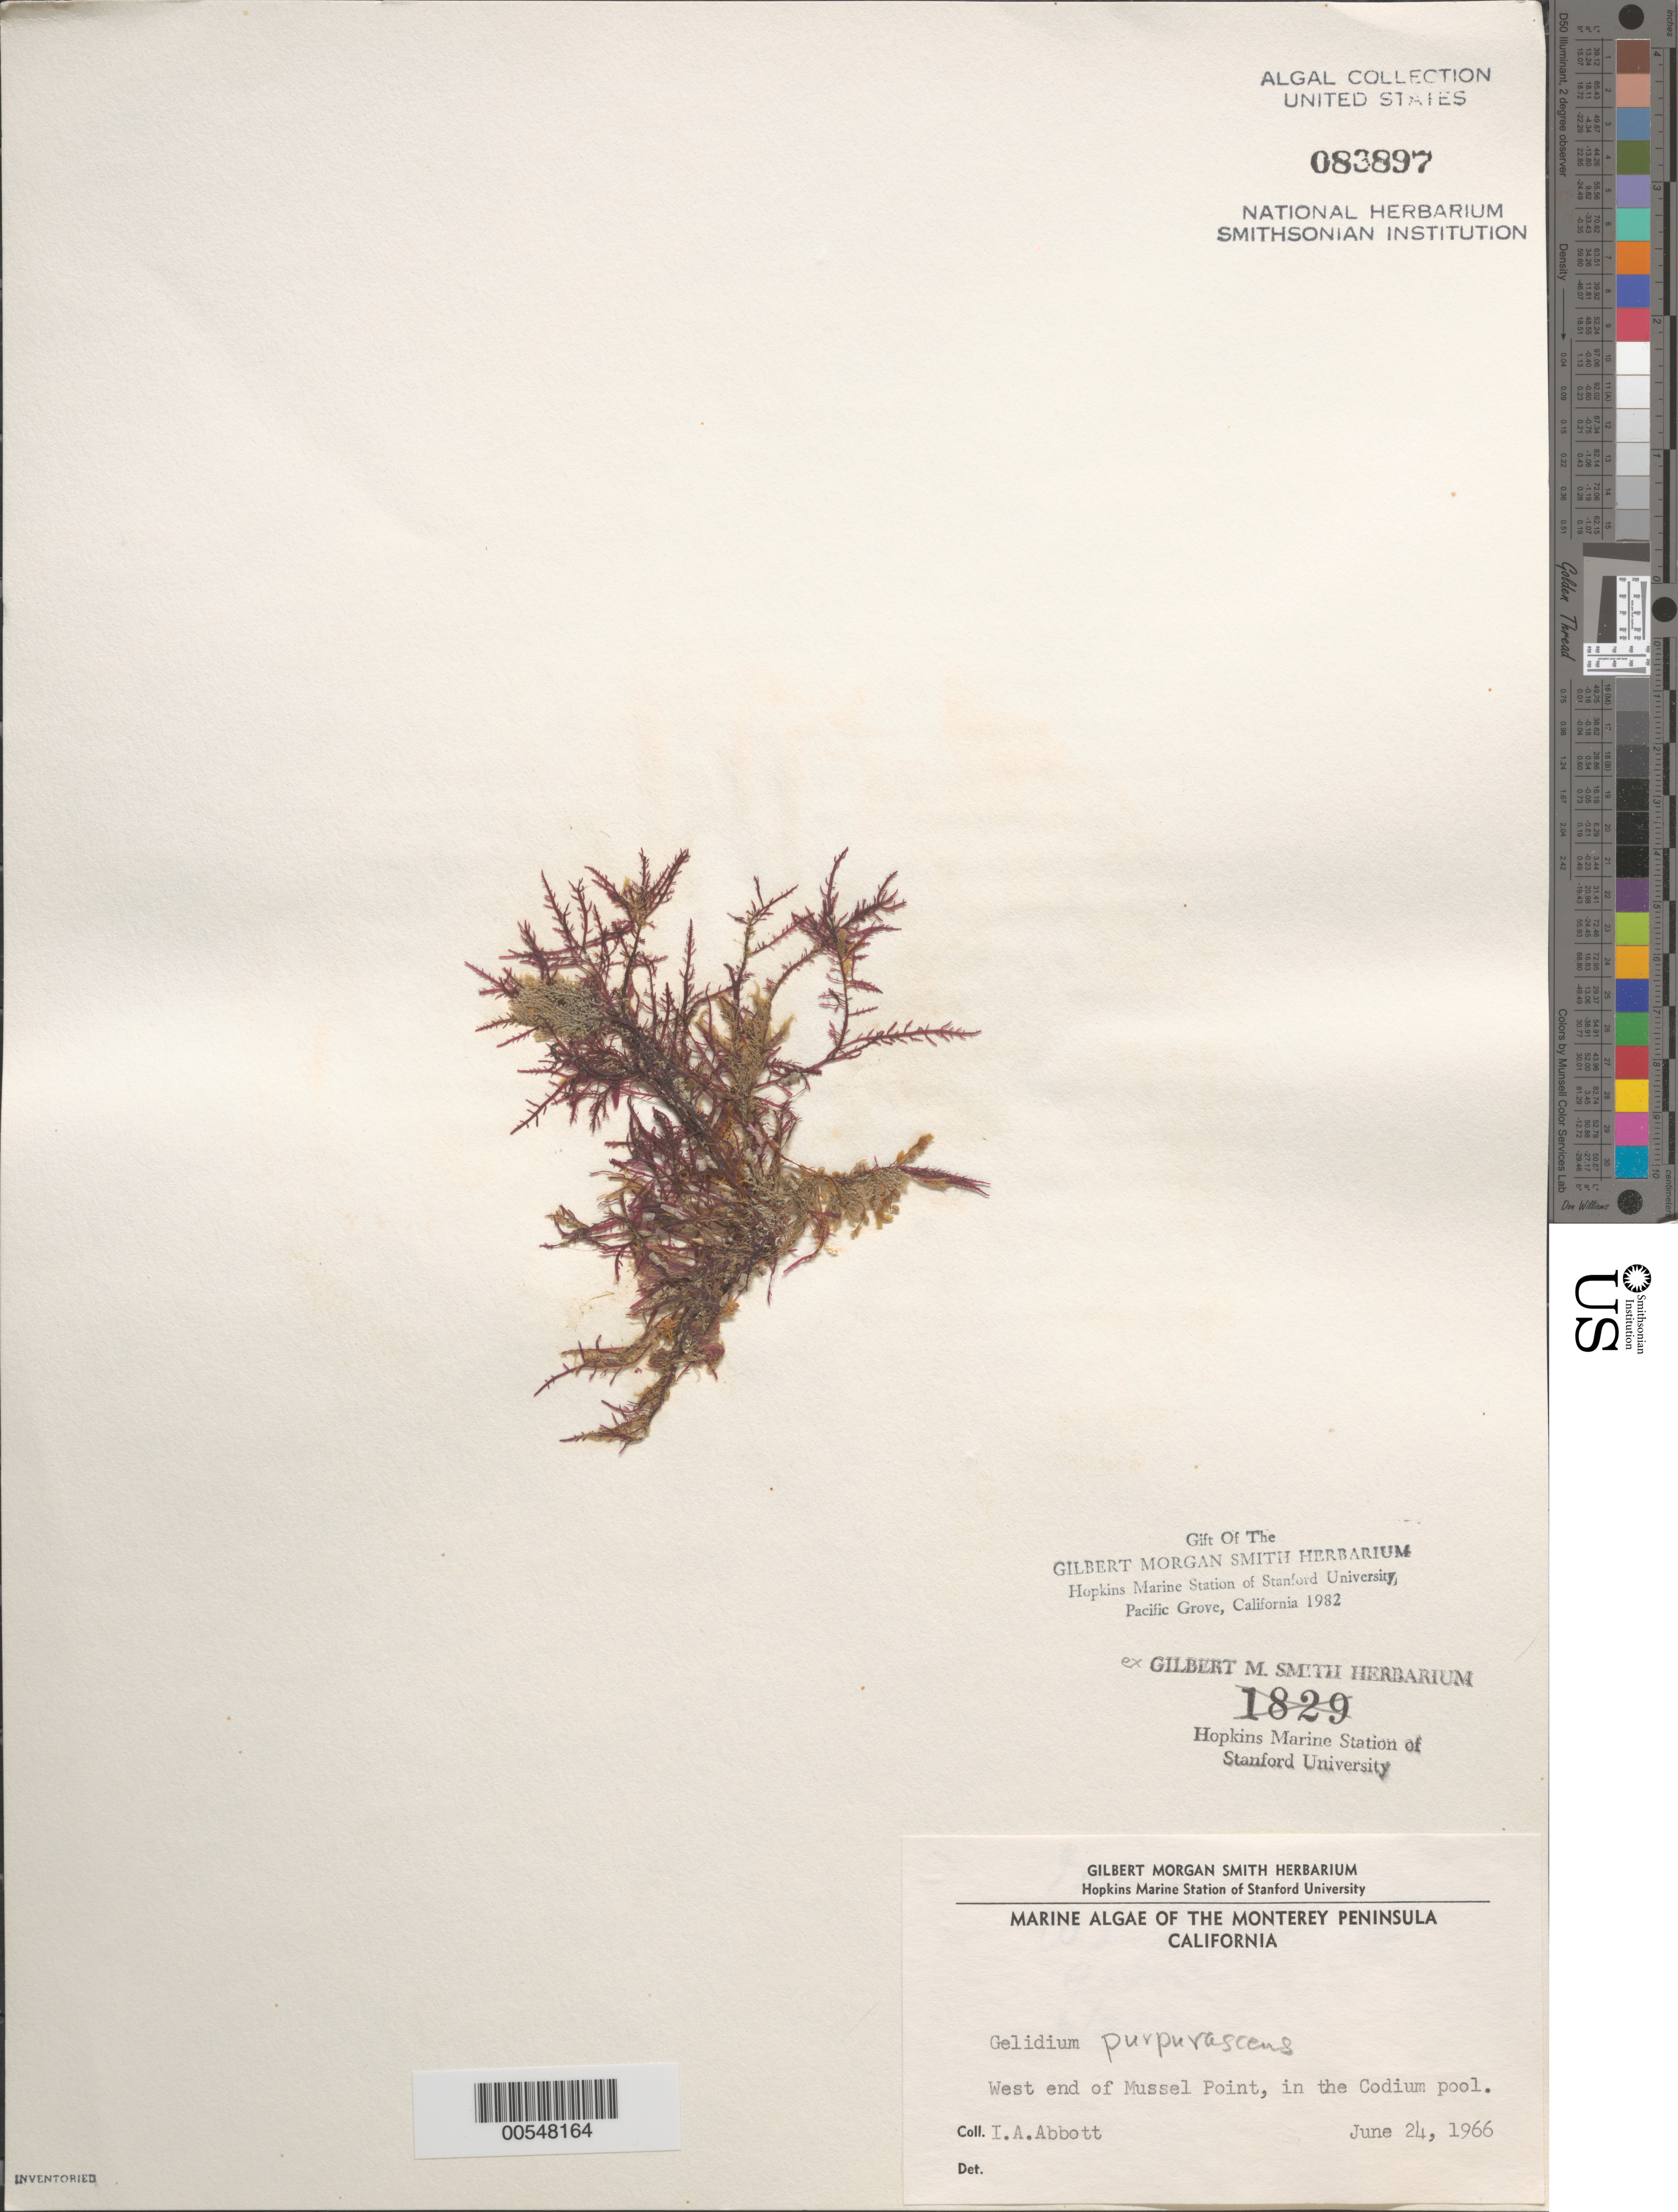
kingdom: Plantae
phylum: Rhodophyta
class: Florideophyceae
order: Gelidiales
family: Gelidiaceae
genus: Gelidium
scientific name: Gelidium purpurascens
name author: N.L. Gardner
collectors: I. A. Abbott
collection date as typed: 24 Jun 1966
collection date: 1966-06-24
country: United States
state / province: California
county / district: Monterey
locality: Mussel Point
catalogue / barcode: US 83897